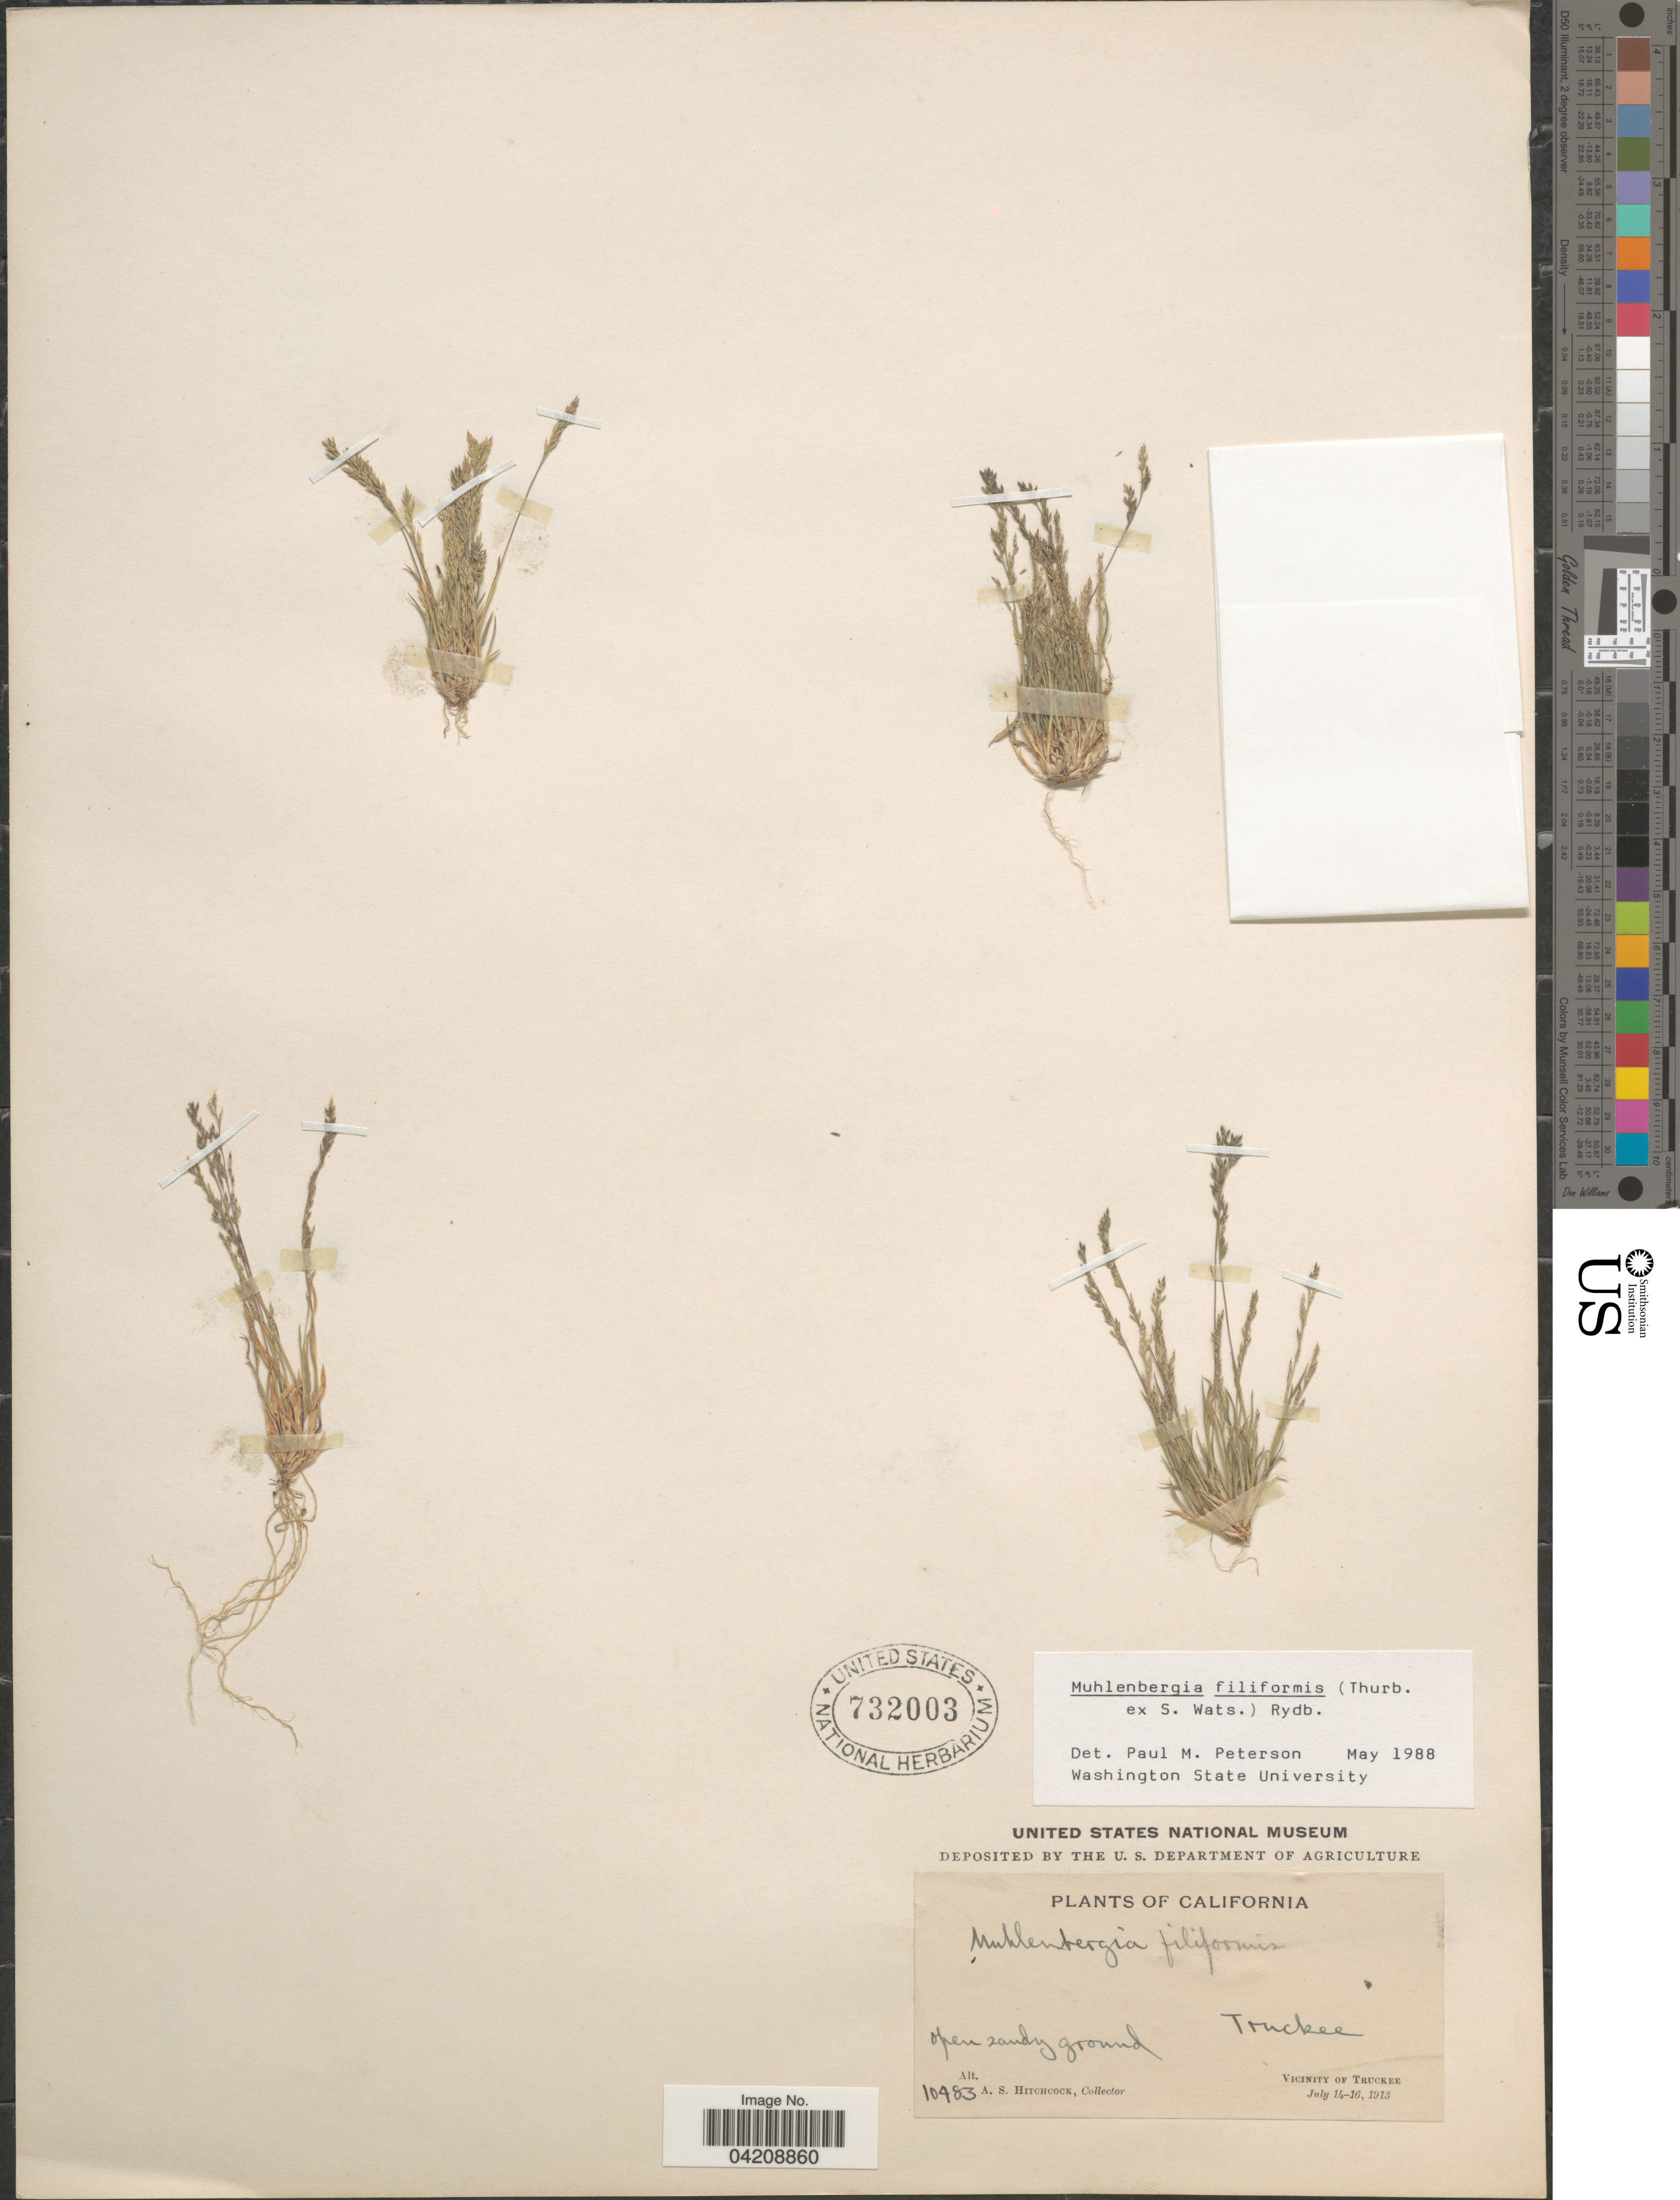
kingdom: Plantae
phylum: Tracheophyta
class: Liliopsida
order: Poales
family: Poaceae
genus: Muhlenbergia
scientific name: Muhlenbergia filiformis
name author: (Thurb. ex S. Watson) Rydb.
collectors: A. S. Hitchcock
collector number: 10483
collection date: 1913-07-14/1913-07-16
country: United States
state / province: California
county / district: Nevada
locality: Truckee. Vicinity of Truckee.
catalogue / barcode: US 732003